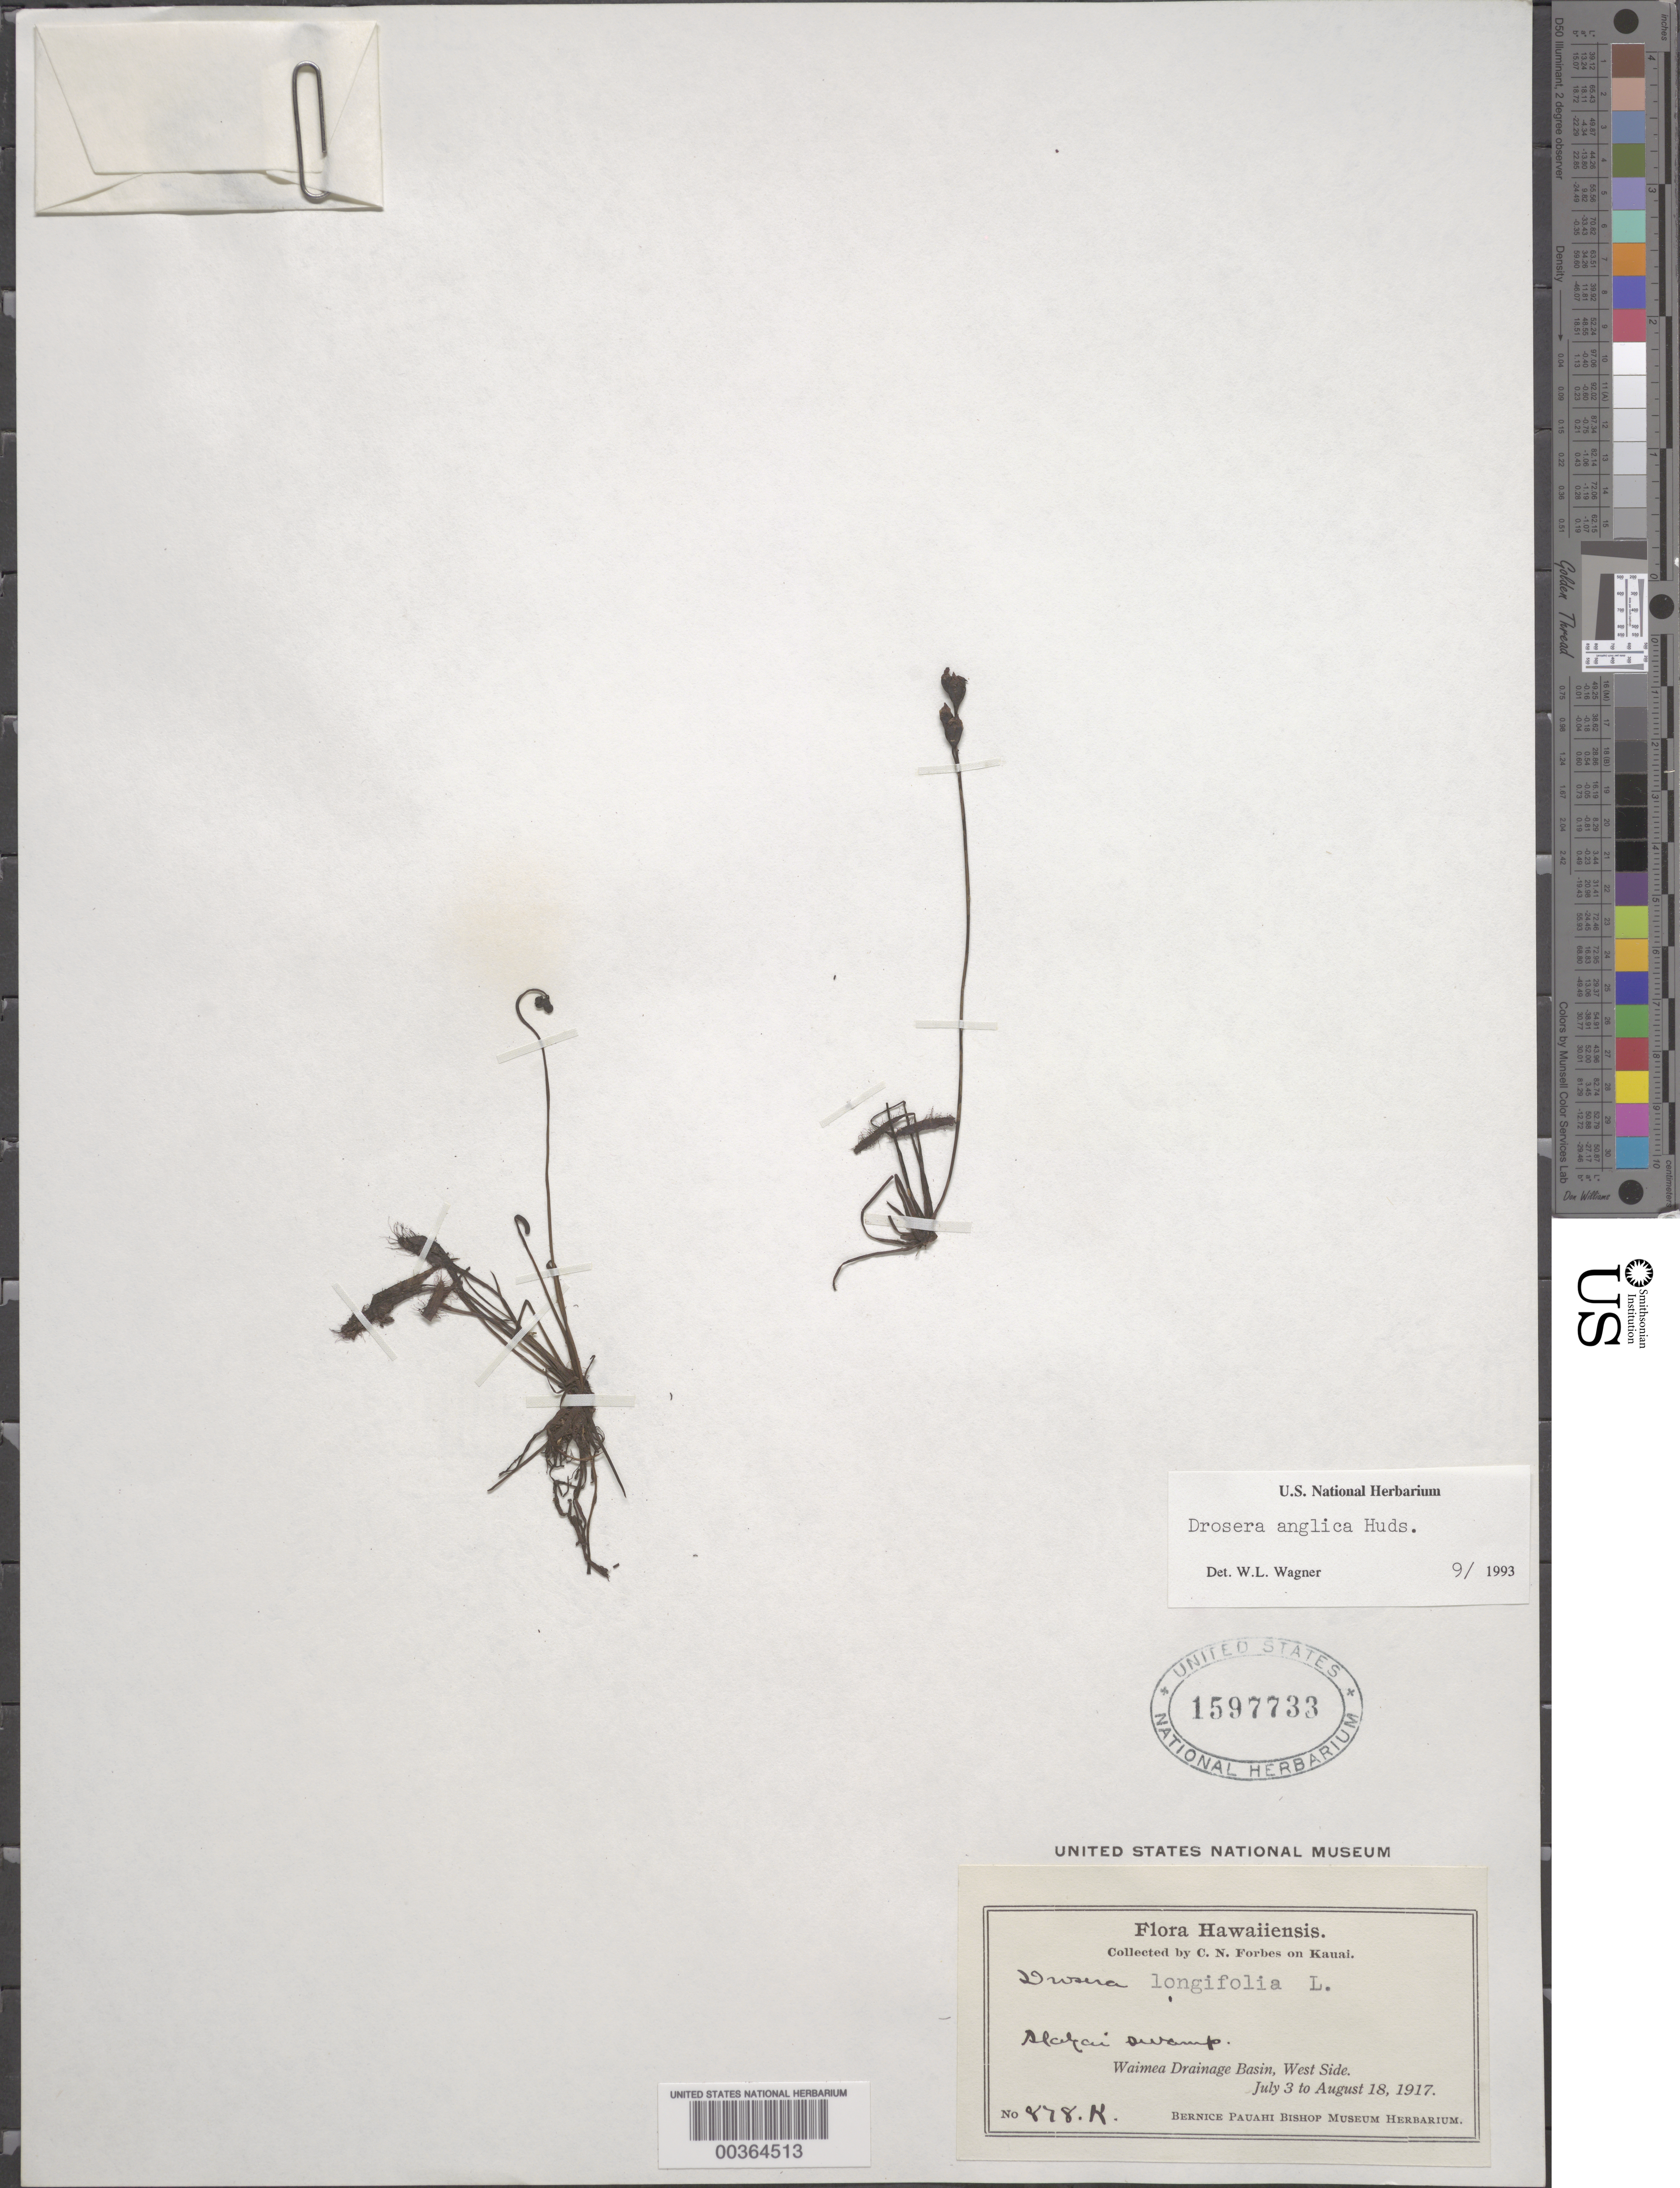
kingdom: Plantae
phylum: Tracheophyta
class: Magnoliopsida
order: Caryophyllales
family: Droseraceae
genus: Drosera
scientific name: Drosera anglica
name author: Huds.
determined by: Wagner, W. L., (BOT), Smithsonian Institution - National Museum of Natural History (UNITED STATES)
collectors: C. N. Forbes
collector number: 878.K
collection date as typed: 03 Jul 1917 to 18 Aug 1917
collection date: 1917-07-03/1917-08-18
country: United States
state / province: Hawaii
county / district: Kauai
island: Kaua'i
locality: Waimea drainage basin, Alakai swamp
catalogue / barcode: US 1597733